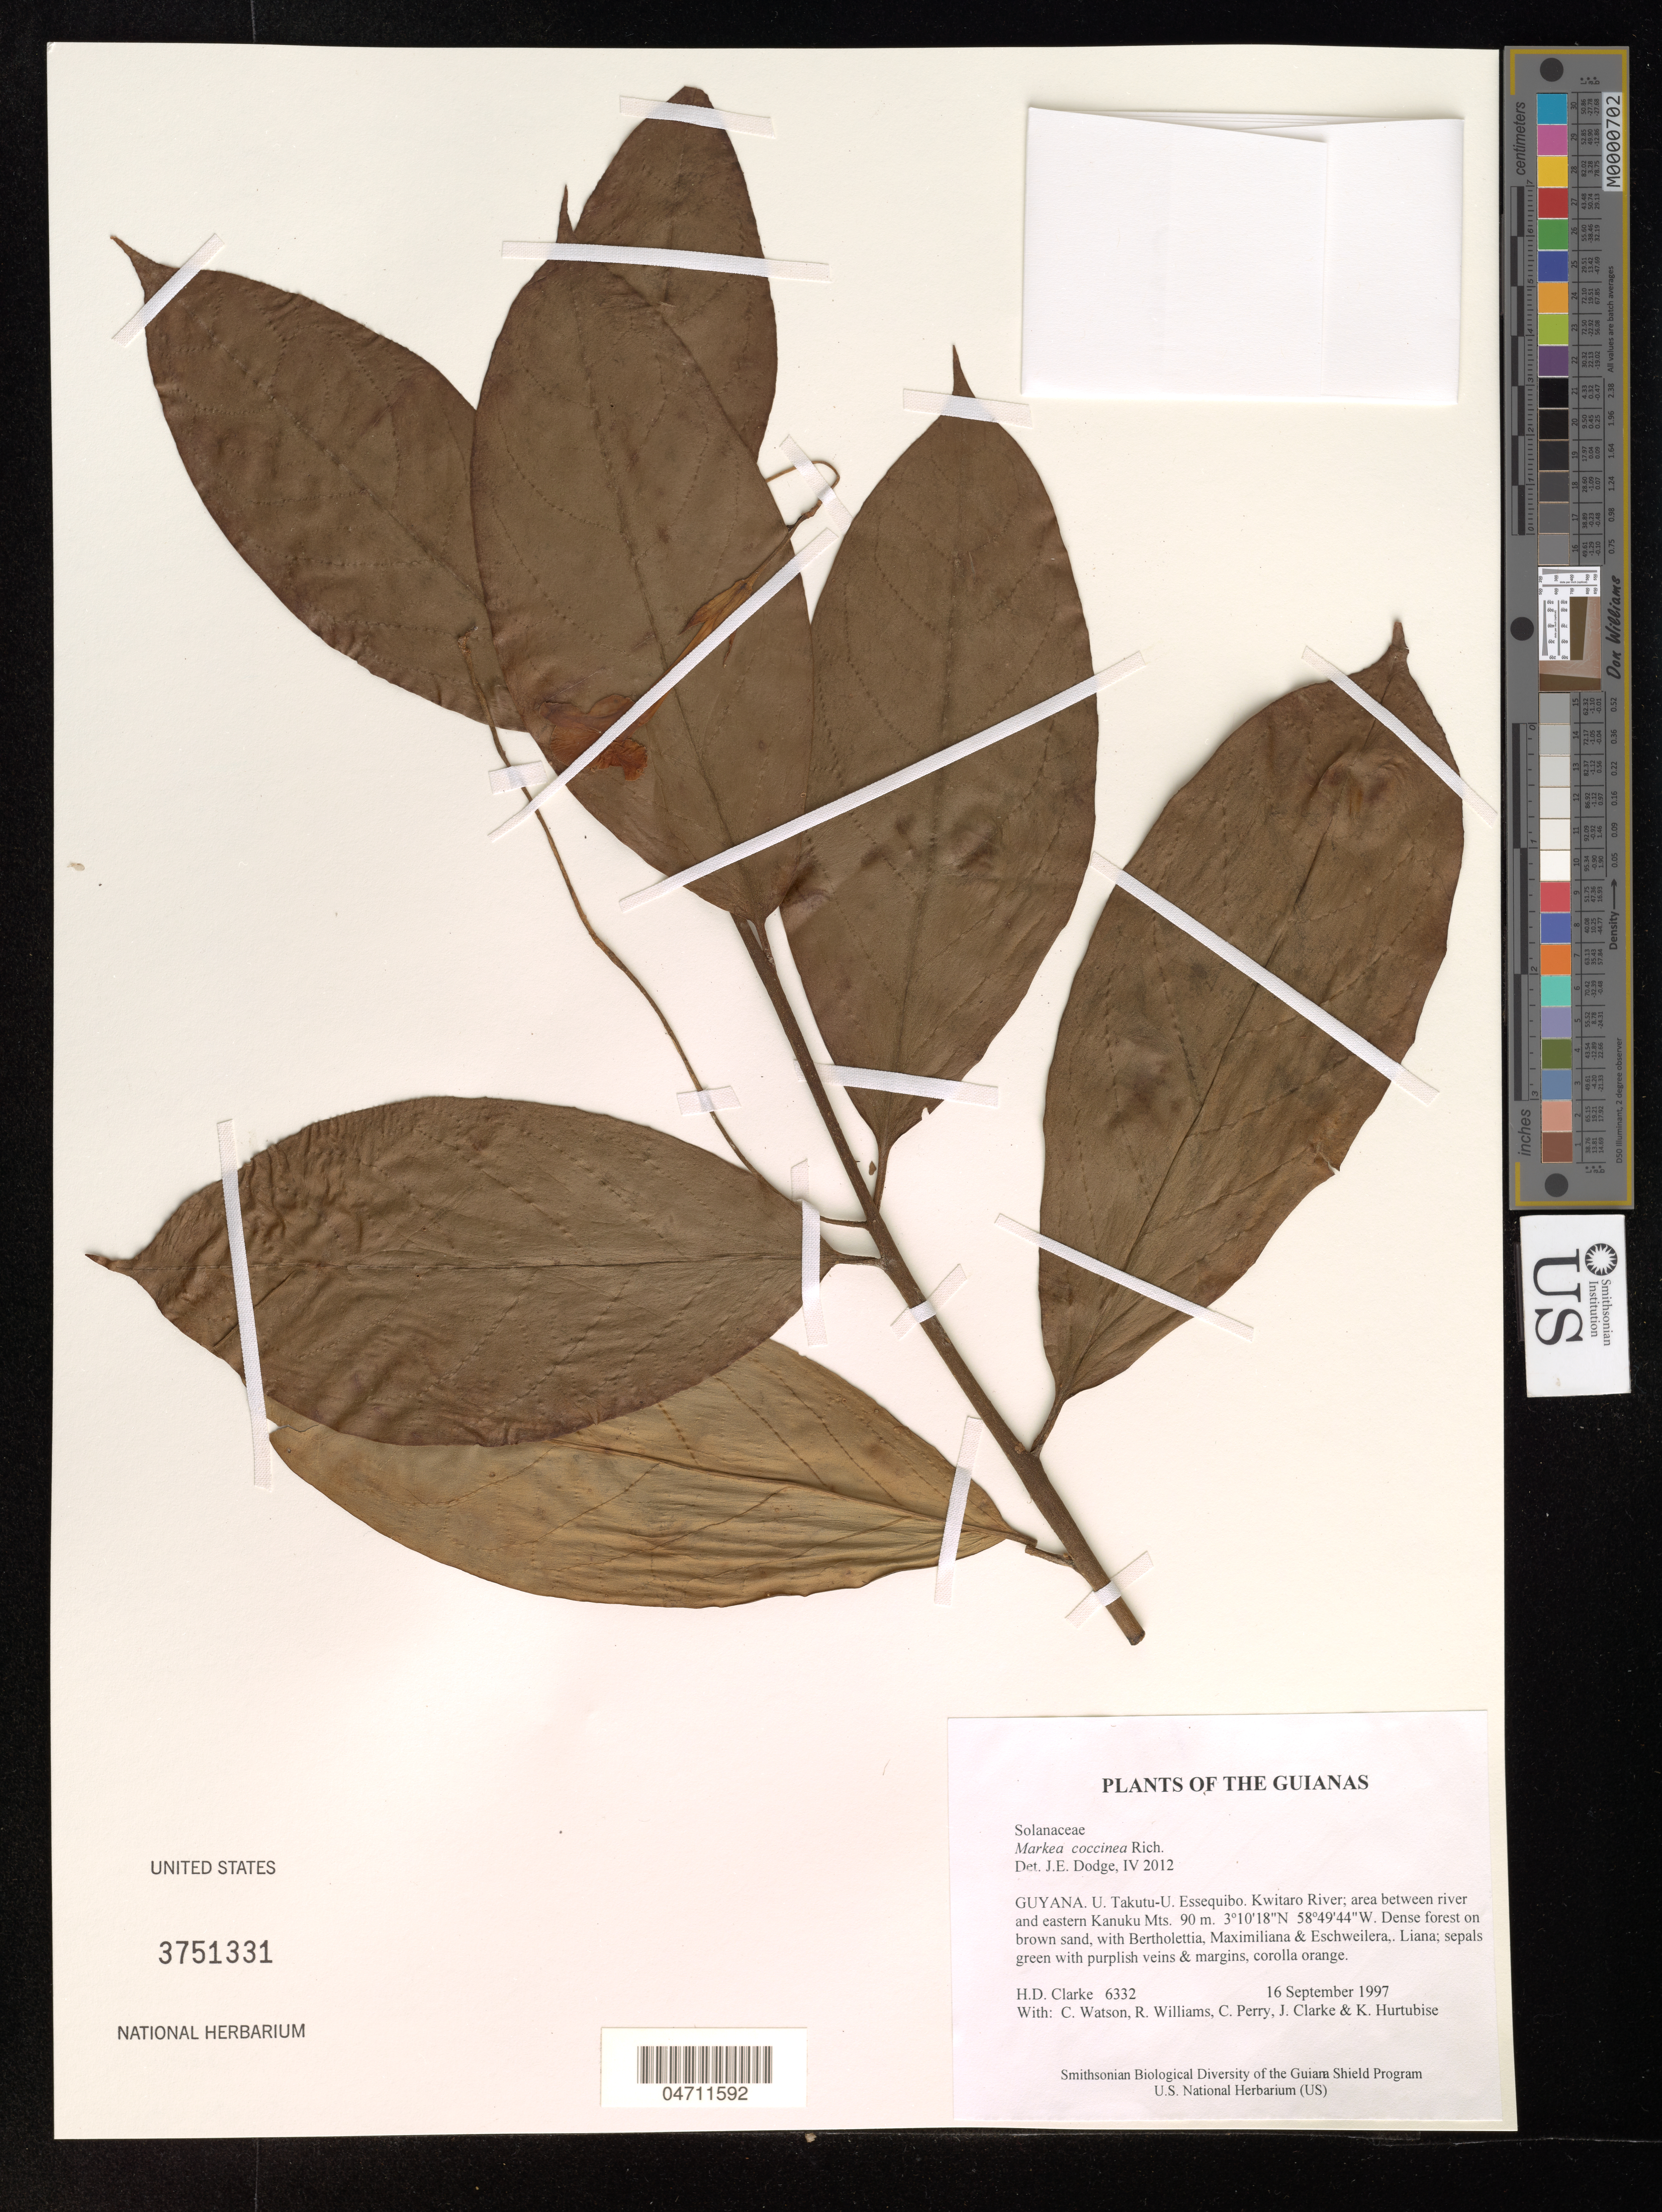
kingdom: Plantae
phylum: Tracheophyta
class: Magnoliopsida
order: Solanales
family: Solanaceae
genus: Markea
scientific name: Markea coccinea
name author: Rich.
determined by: Dodge, J. E.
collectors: H. D. Clarke, C. Watson, R. Williams, C. Perry, J. Clarke & K. Hurtubise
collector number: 6332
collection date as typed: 16 September 1997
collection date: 1997-09-16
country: Guyana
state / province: U. Takutu-U. Essequibo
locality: Kwitaro River; area between river and eastern Kanuku Mts.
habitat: Dense forest on brown sand, with Bertholettia, Maximiliana & Eschweilera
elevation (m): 90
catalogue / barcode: US 3751331